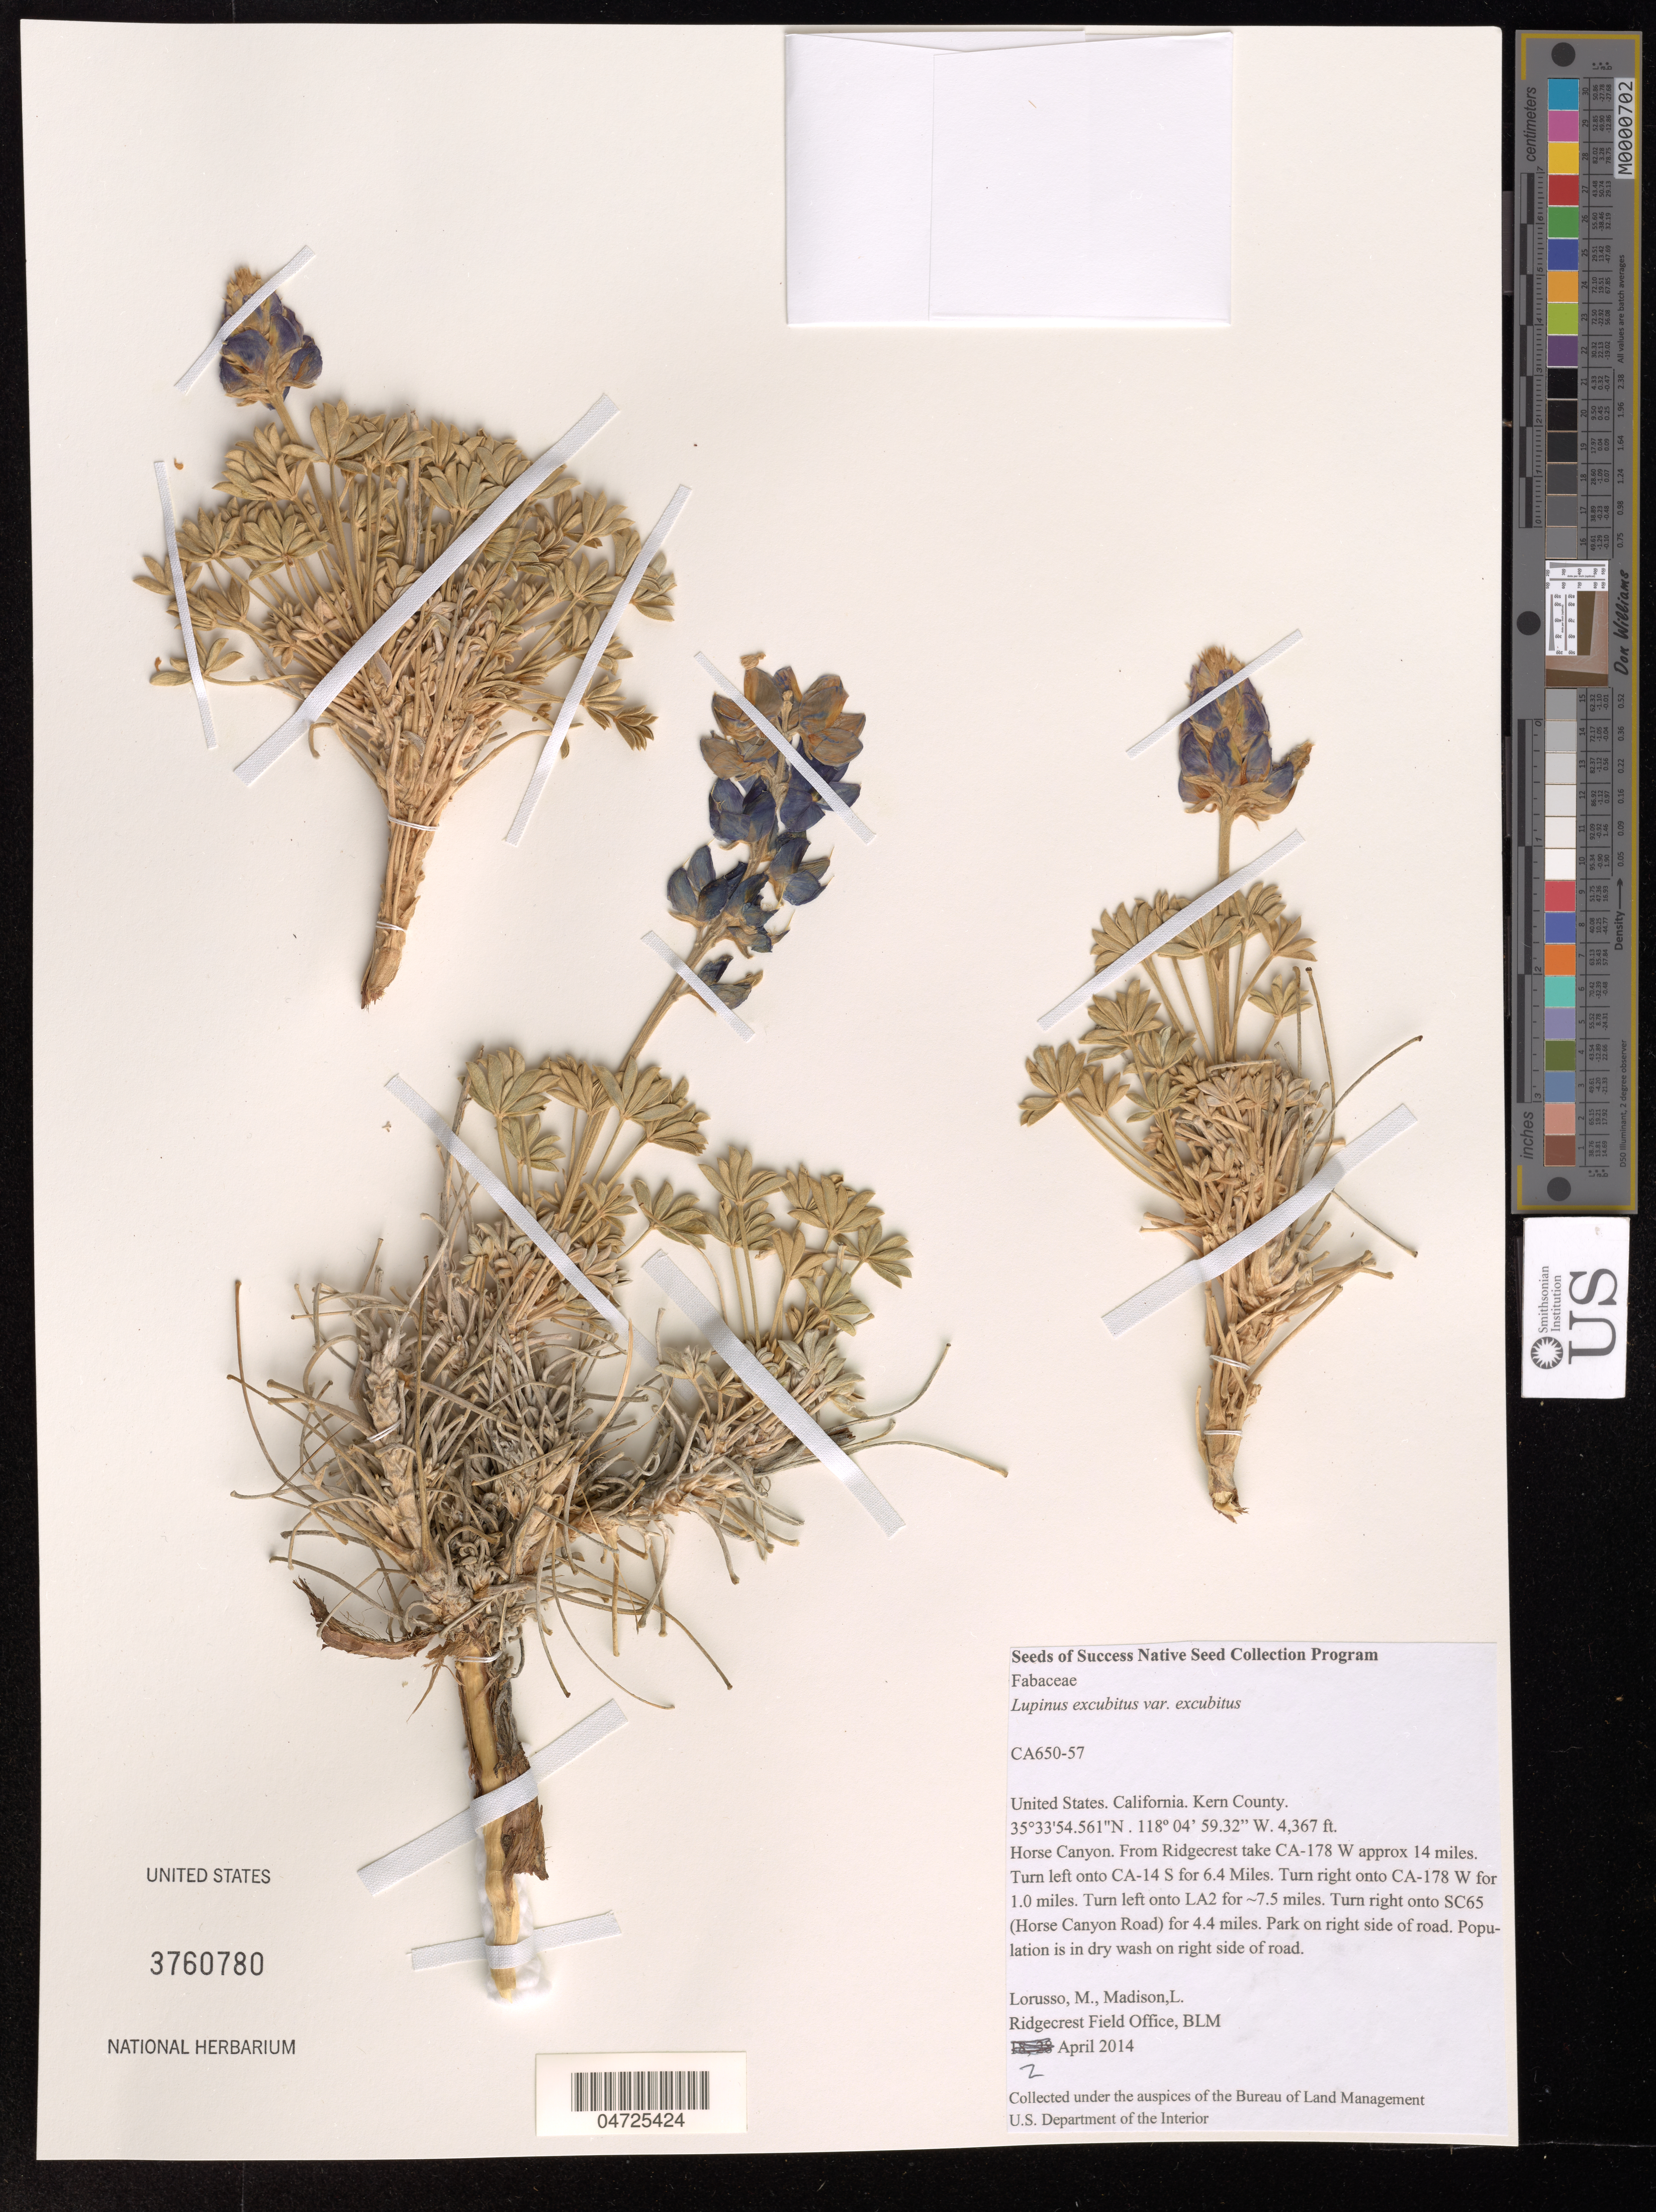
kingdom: Plantae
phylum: Tracheophyta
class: Magnoliopsida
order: Fabales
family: Fabaceae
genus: Lupinus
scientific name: Lupinus excubitus var. excubitus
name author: M.E. Jones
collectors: M. Lorusso & L. Madison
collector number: CA650-57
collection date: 2014-04-02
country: United States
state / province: California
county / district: Kern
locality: Kern County. Horse Canyon. From ----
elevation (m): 1331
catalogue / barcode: US 3760780